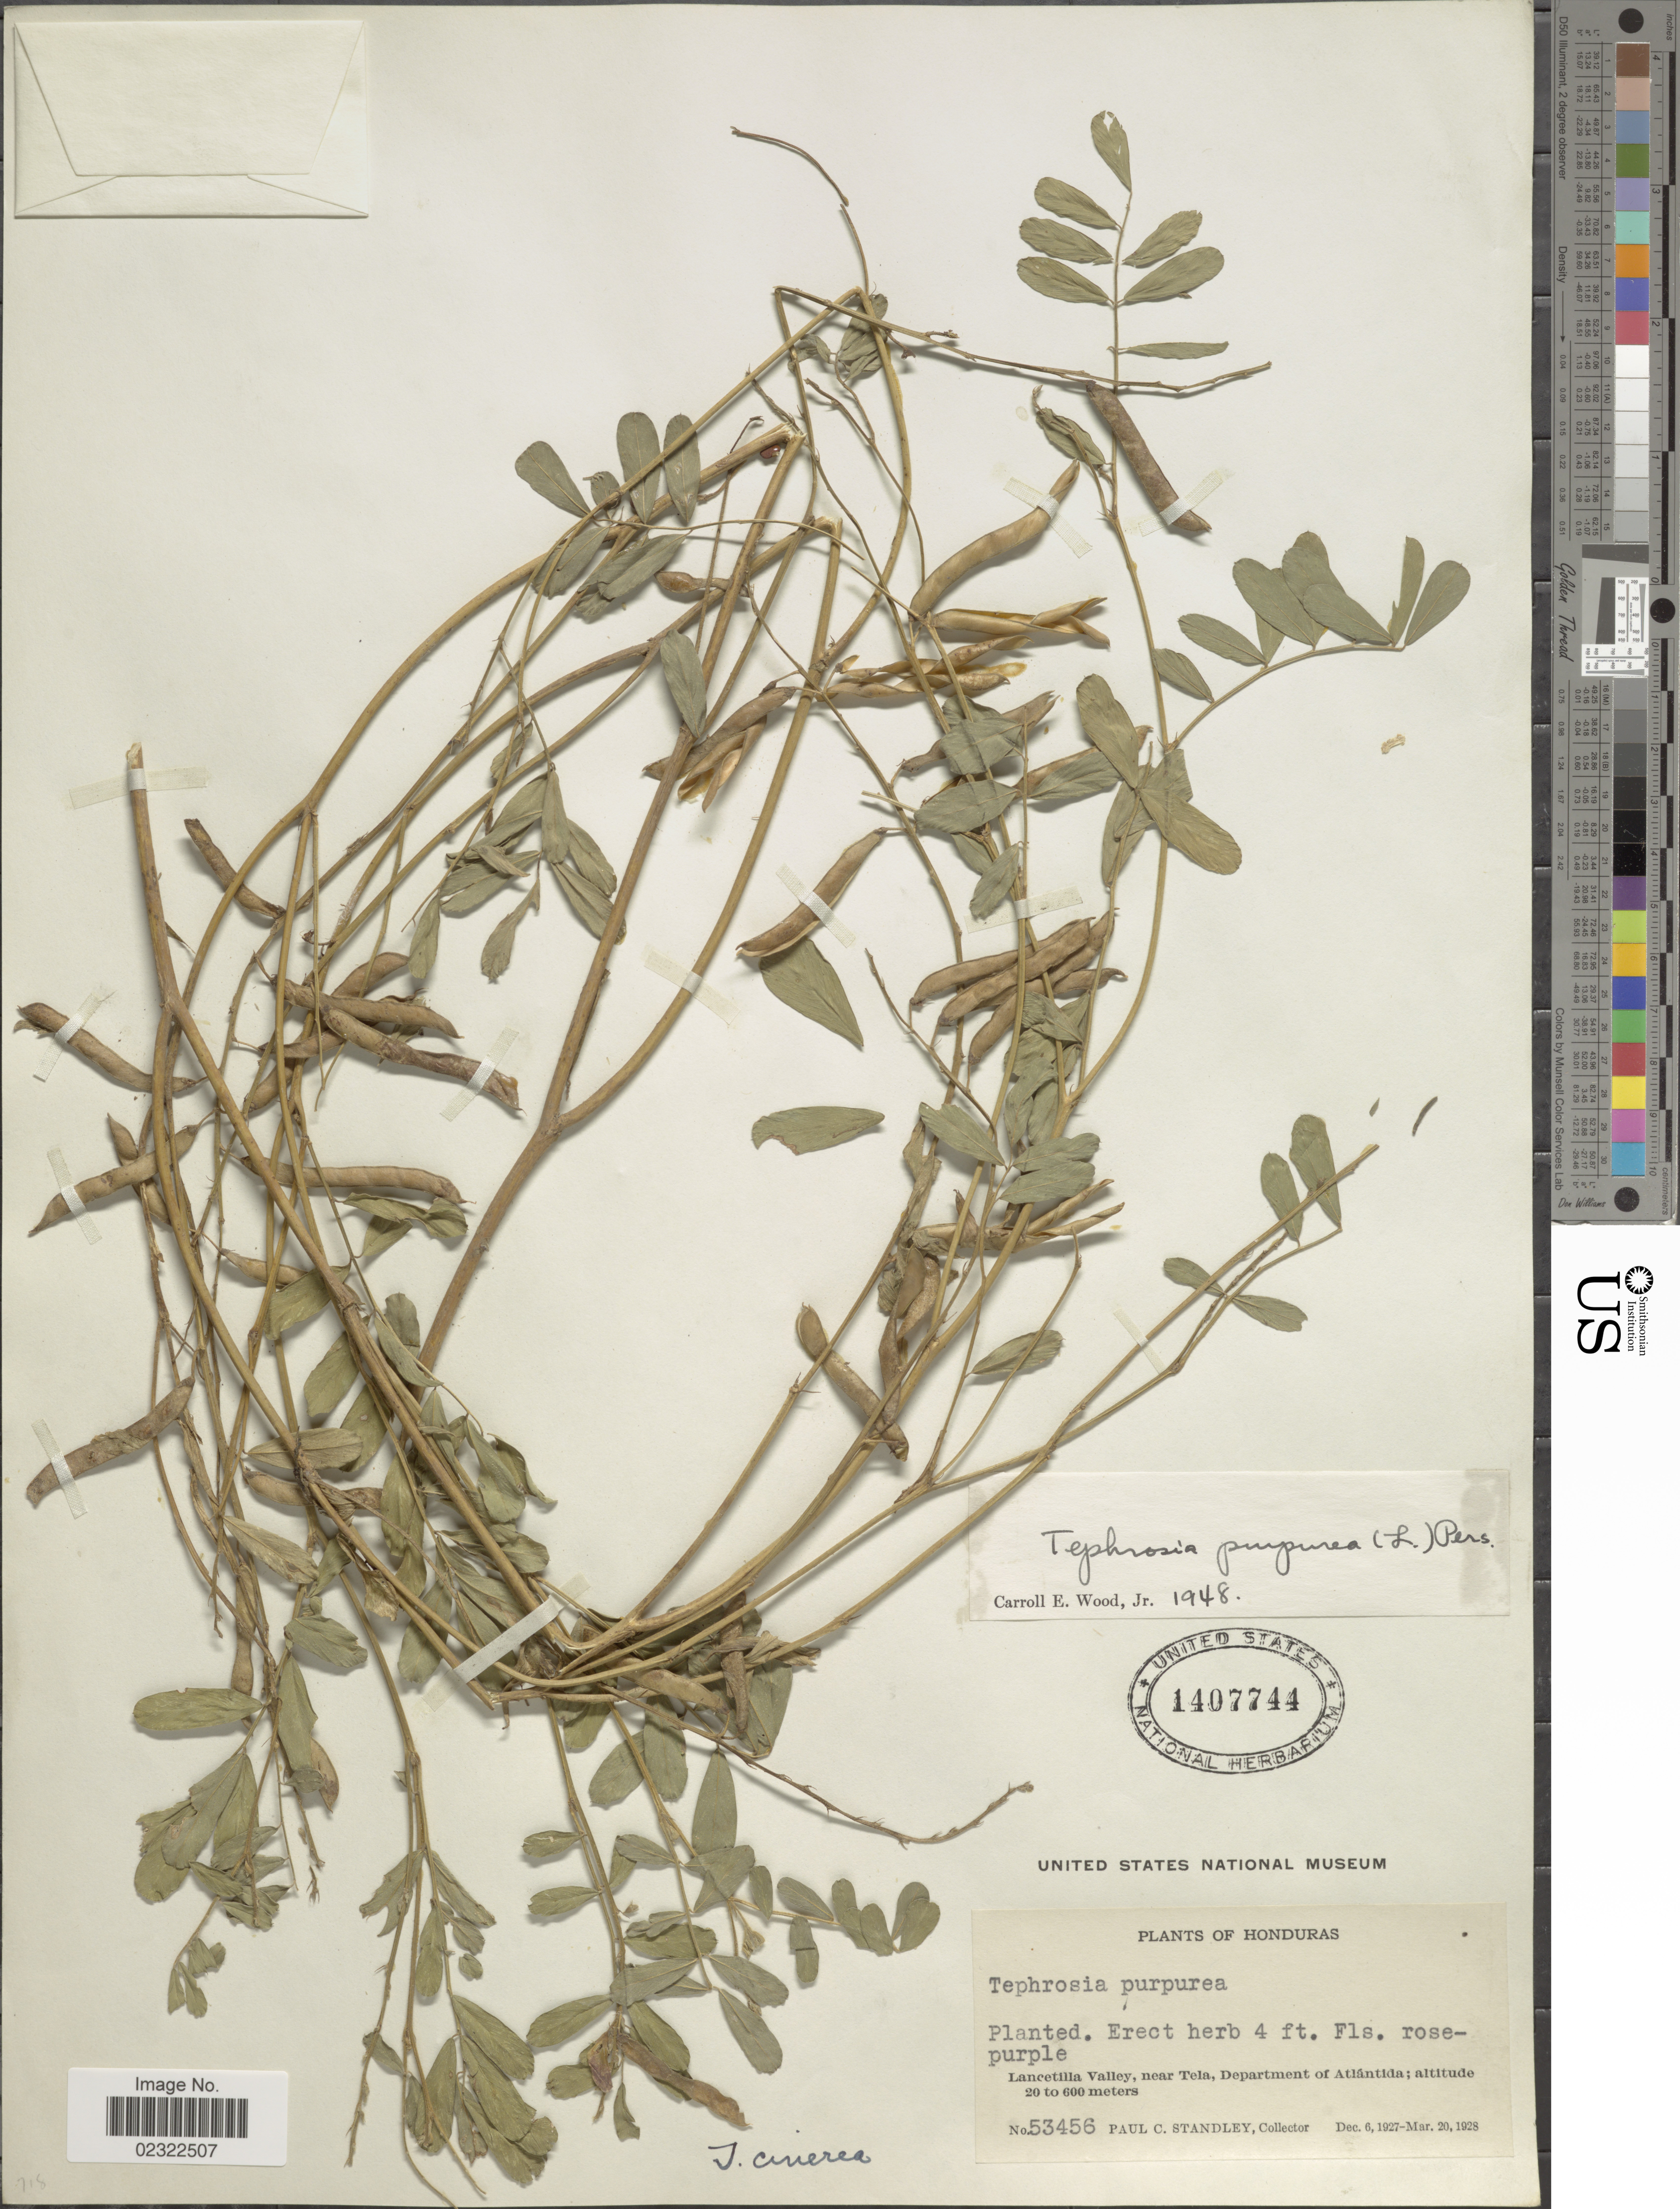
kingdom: Plantae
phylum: Tracheophyta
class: Magnoliopsida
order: Fabales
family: Fabaceae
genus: Tephrosia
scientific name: Tephrosia purpurea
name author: (L.) Pers.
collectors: P. C. Standley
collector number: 53456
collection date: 1927-12-06/1928-03-20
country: Honduras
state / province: Atlántida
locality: Lancetilla Valley, near Tela, Department of Atlantida.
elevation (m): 20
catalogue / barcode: US 1407744